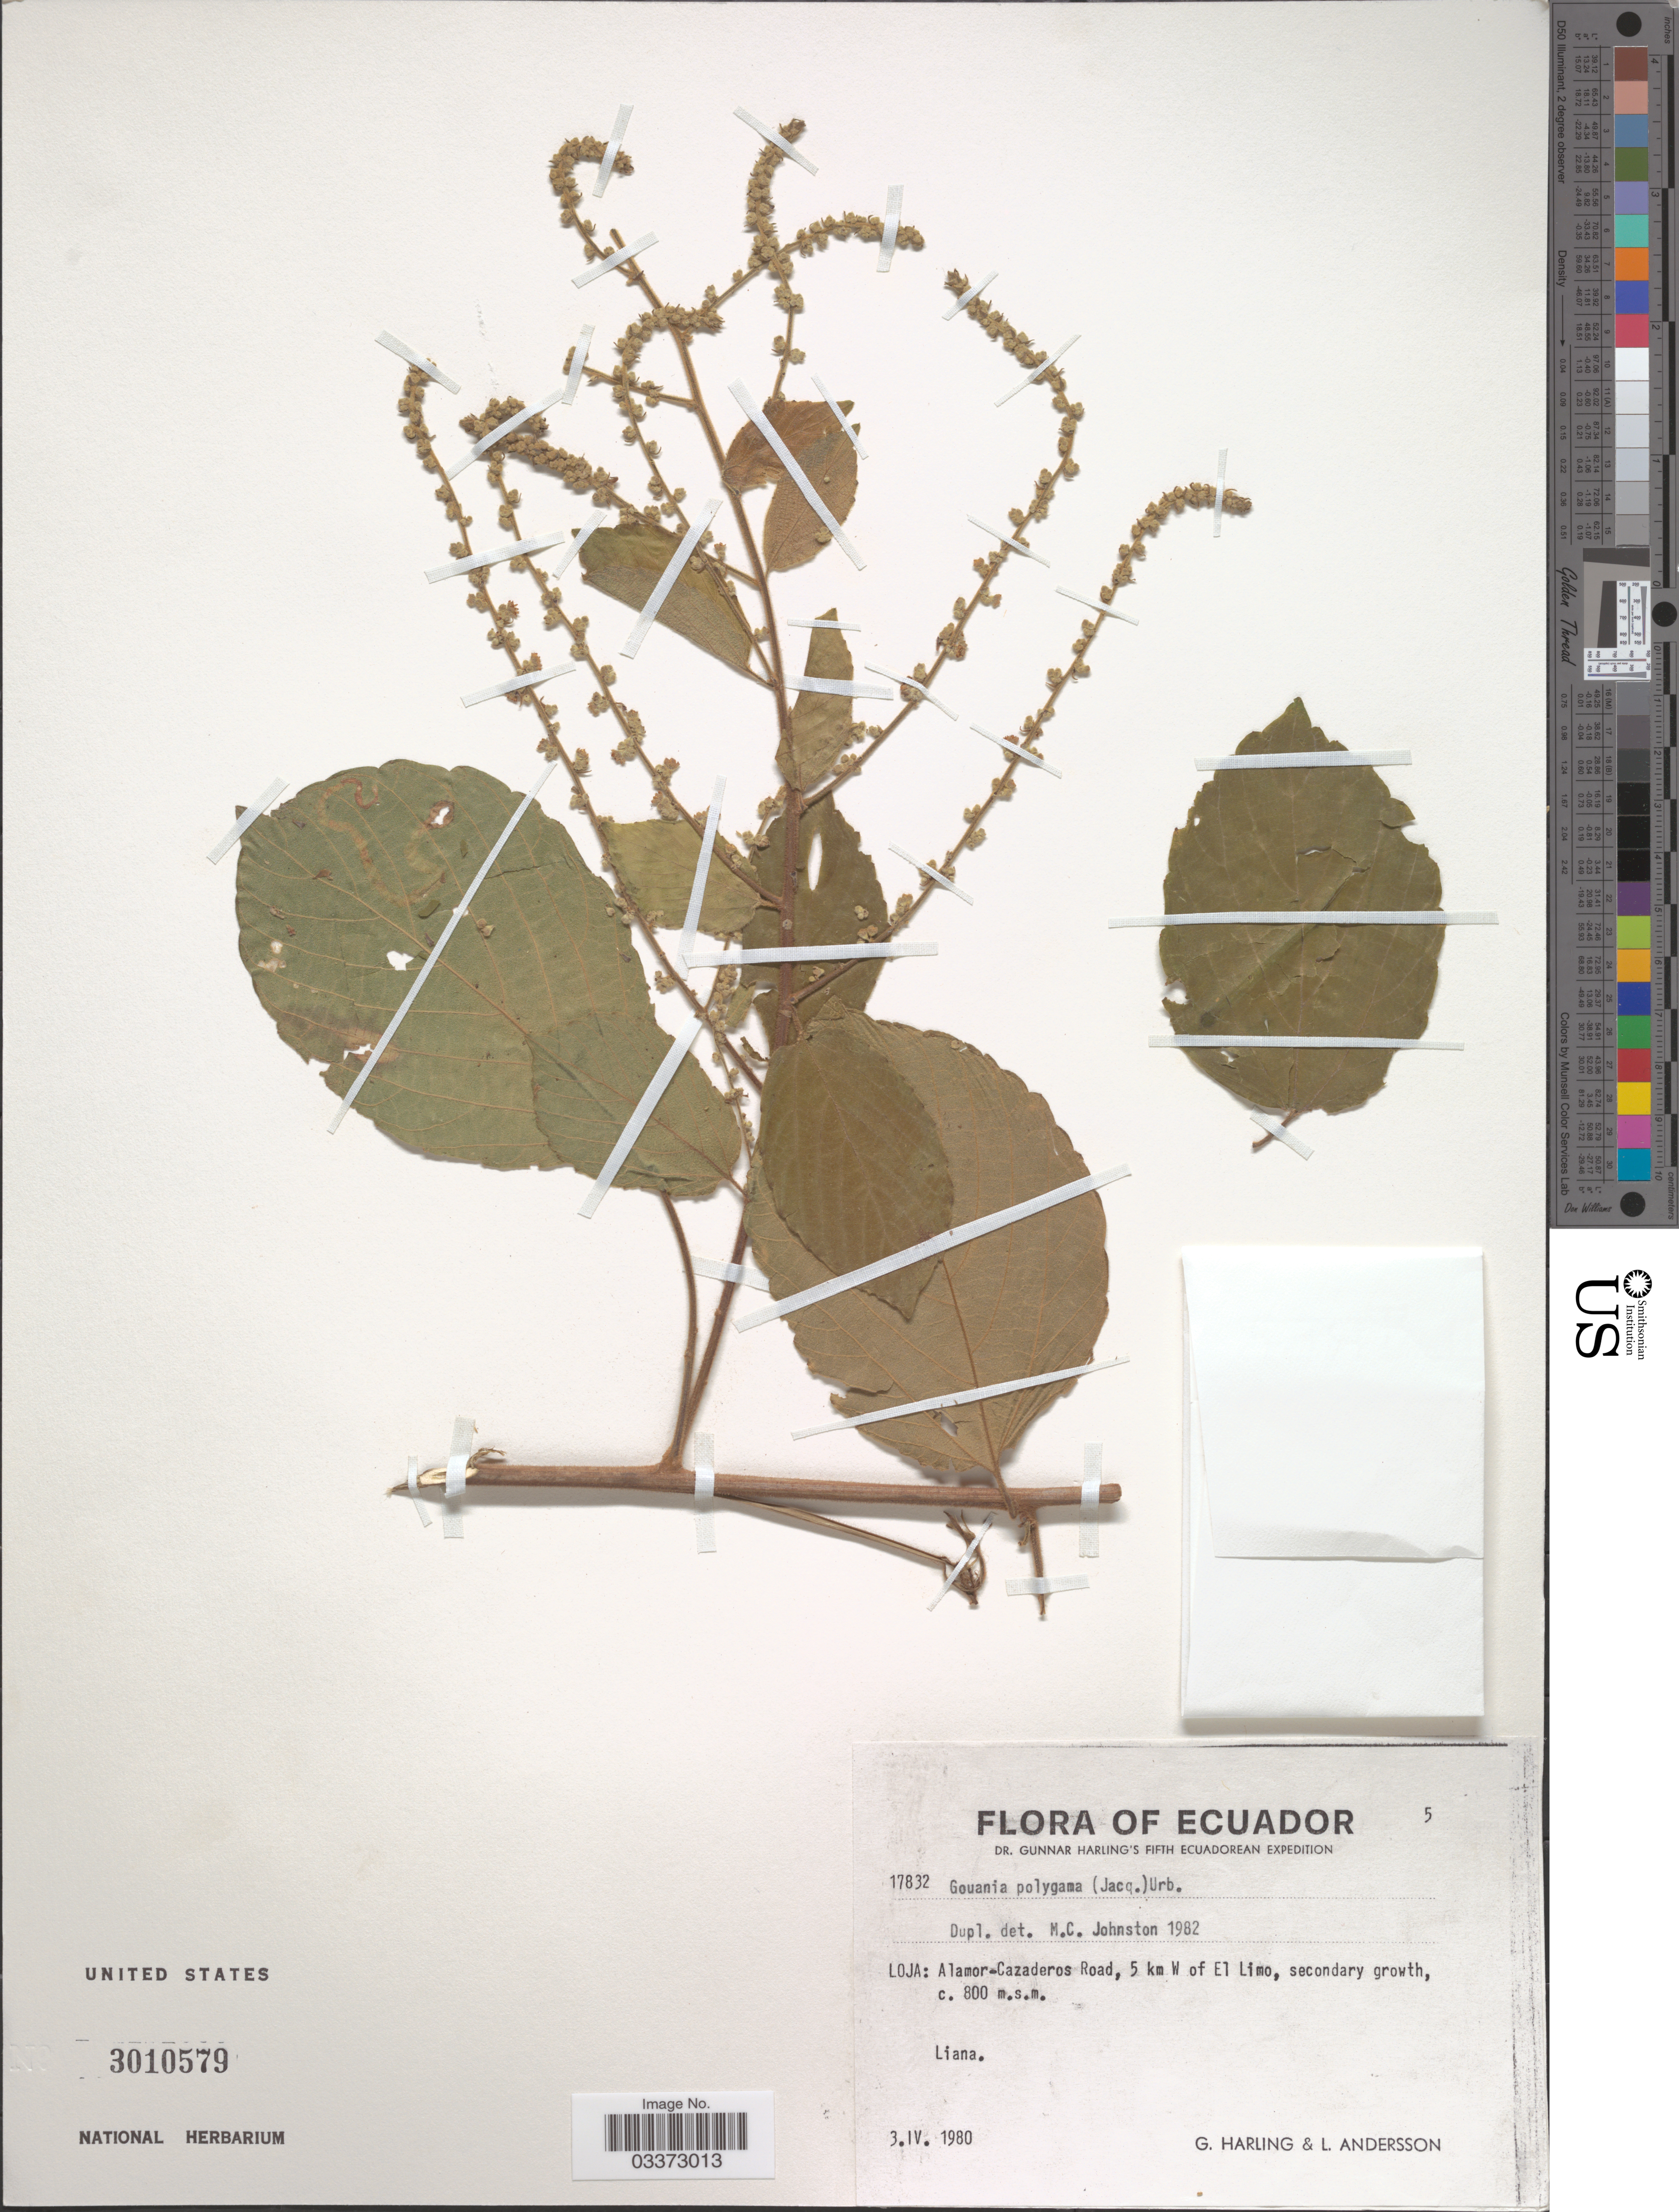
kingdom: Plantae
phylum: Tracheophyta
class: Magnoliopsida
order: Rosales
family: Rhamnaceae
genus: Gouania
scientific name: Gouania polygama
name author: (Jacq.) Urb.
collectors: G. Harling & L. Andersson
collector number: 17832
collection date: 1980-04-03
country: Ecuador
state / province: Loja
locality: Alamor-Cazaderos Road, 5 km W of El Limo.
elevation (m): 800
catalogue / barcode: US 3010579